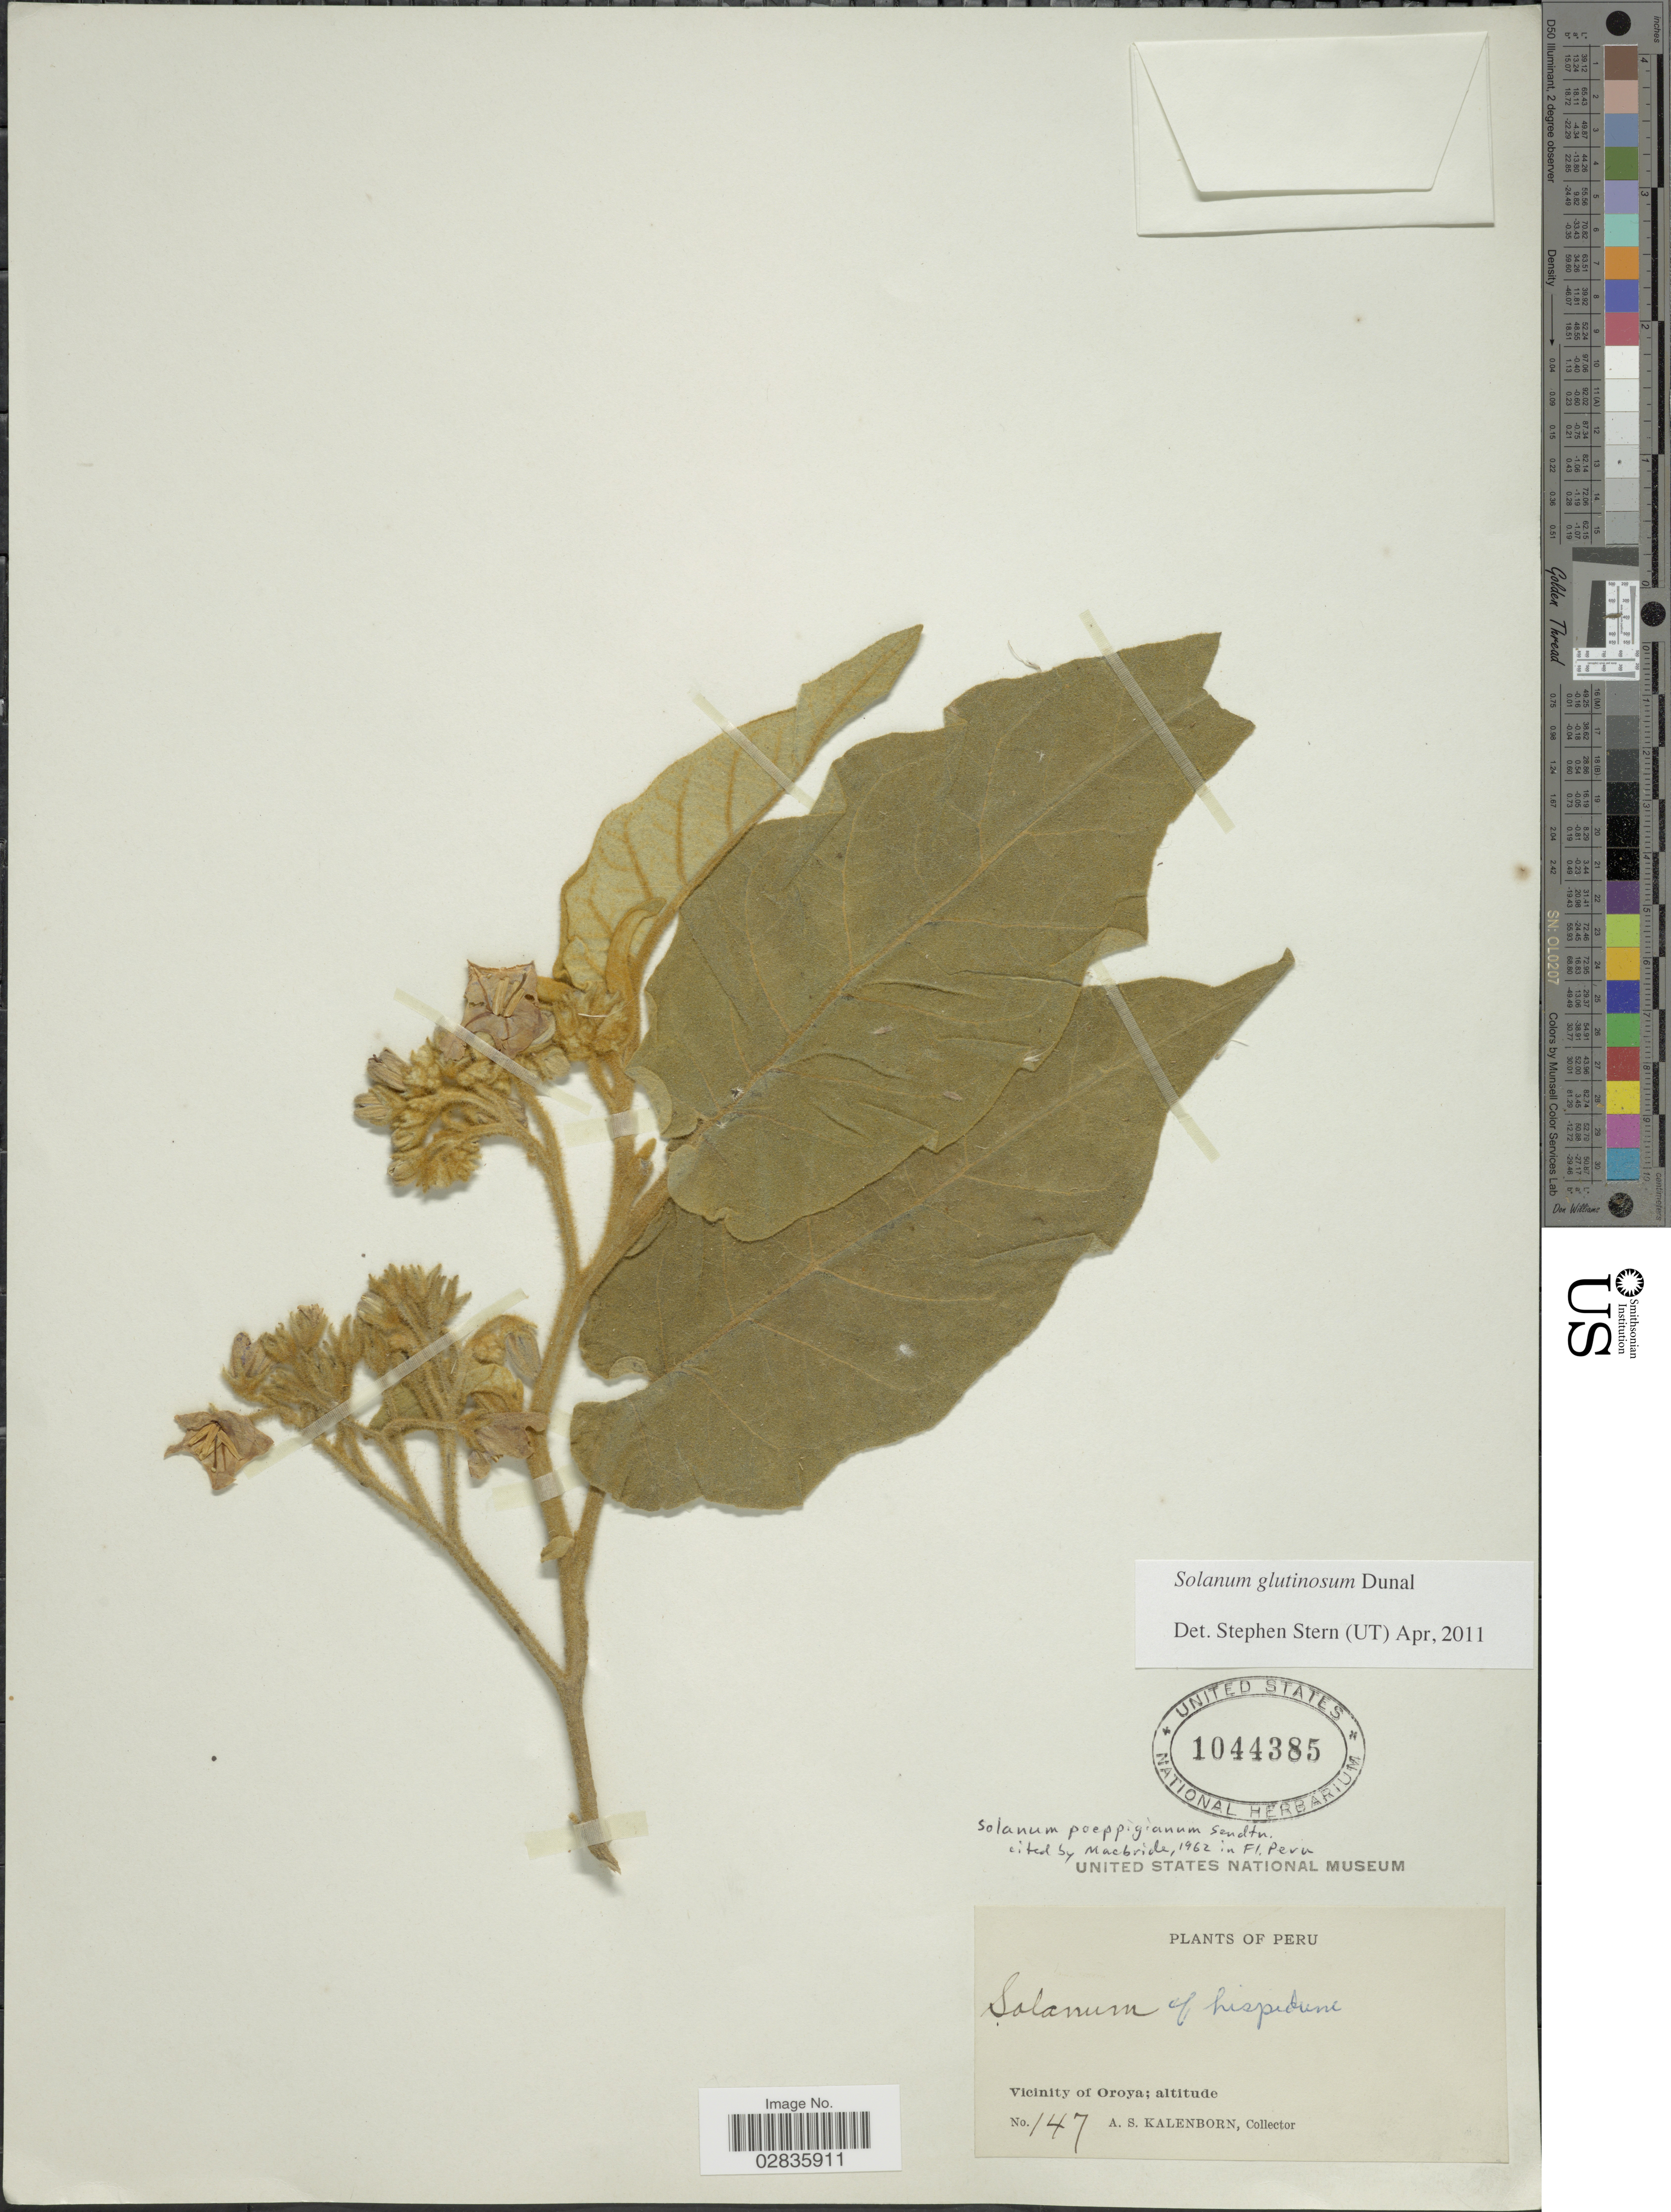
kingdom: Plantae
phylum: Tracheophyta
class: Magnoliopsida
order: Solanales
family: Solanaceae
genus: Solanum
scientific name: Solanum glutinosum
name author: Dunal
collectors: A. Kalenborn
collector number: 147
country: Peru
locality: Vicinity of Oroya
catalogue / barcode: US 1044385